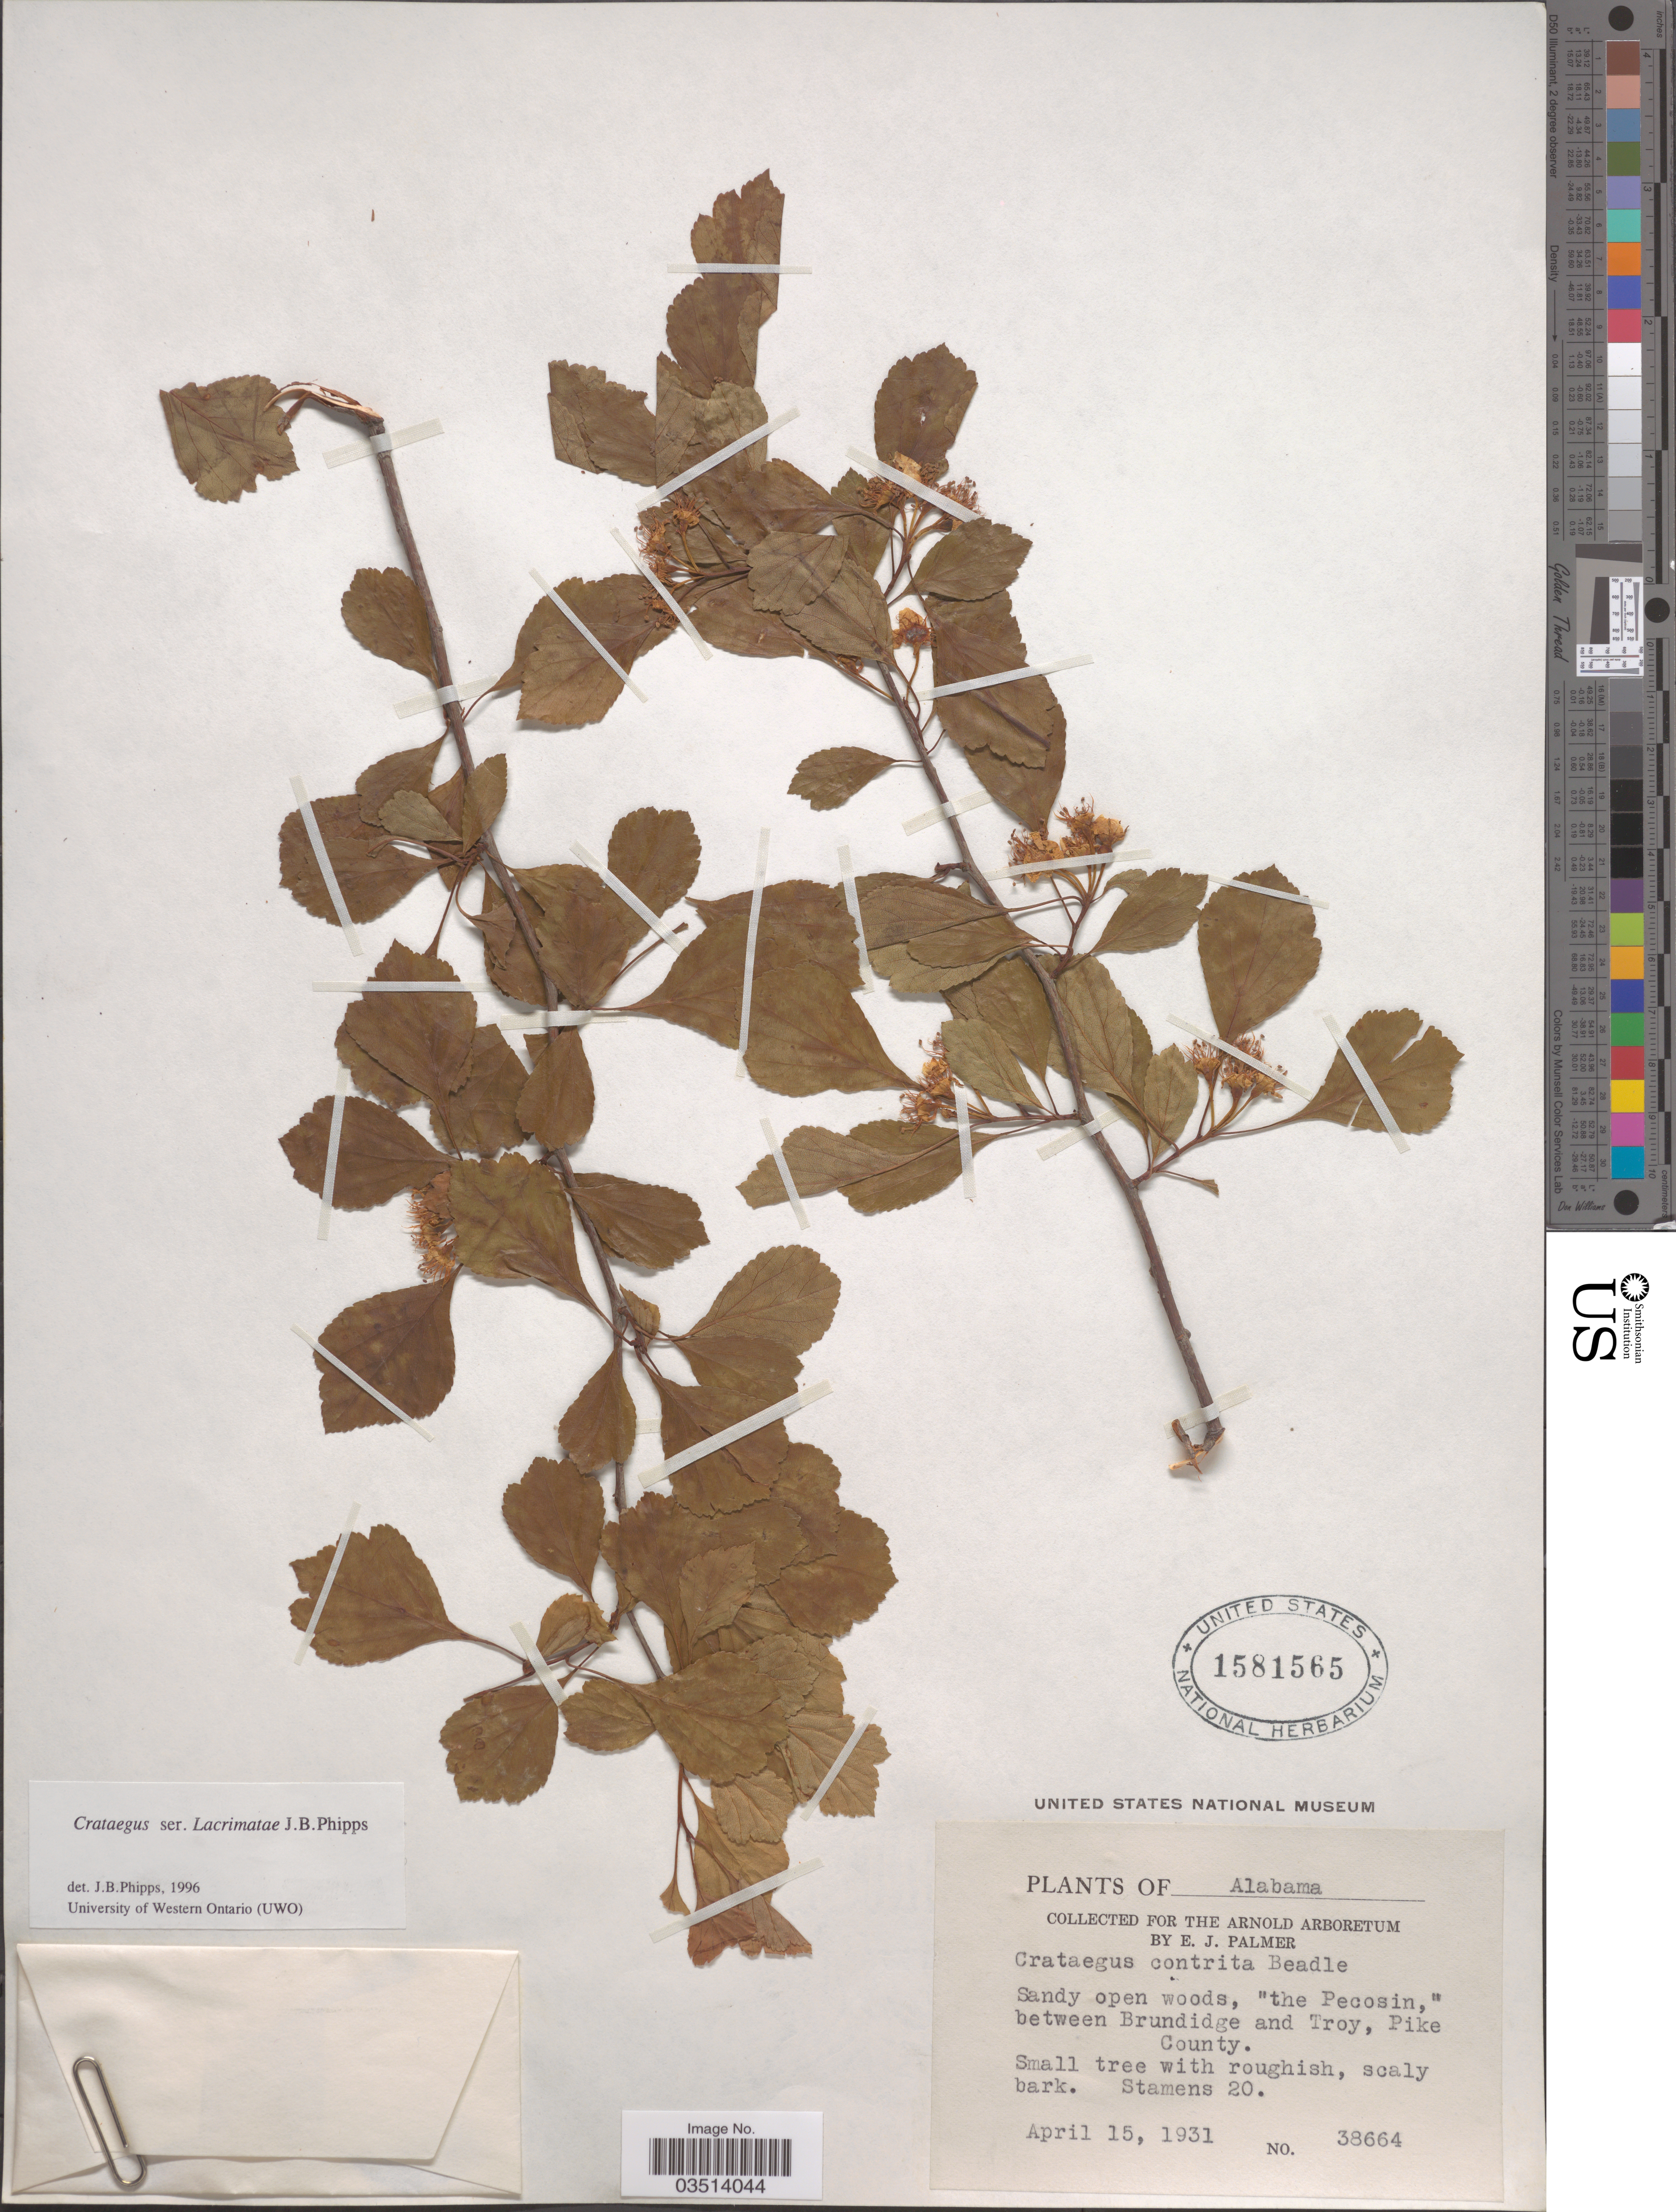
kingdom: Plantae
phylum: Tracheophyta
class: Magnoliopsida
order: Rosales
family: Rosaceae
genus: Crataegus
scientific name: Crataegus contrita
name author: Beadle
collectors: E. J. Palmer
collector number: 38664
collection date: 1931-04-15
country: United States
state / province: Alabama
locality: Between Brundidge and Troy, Pike County.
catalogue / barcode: US 1581565